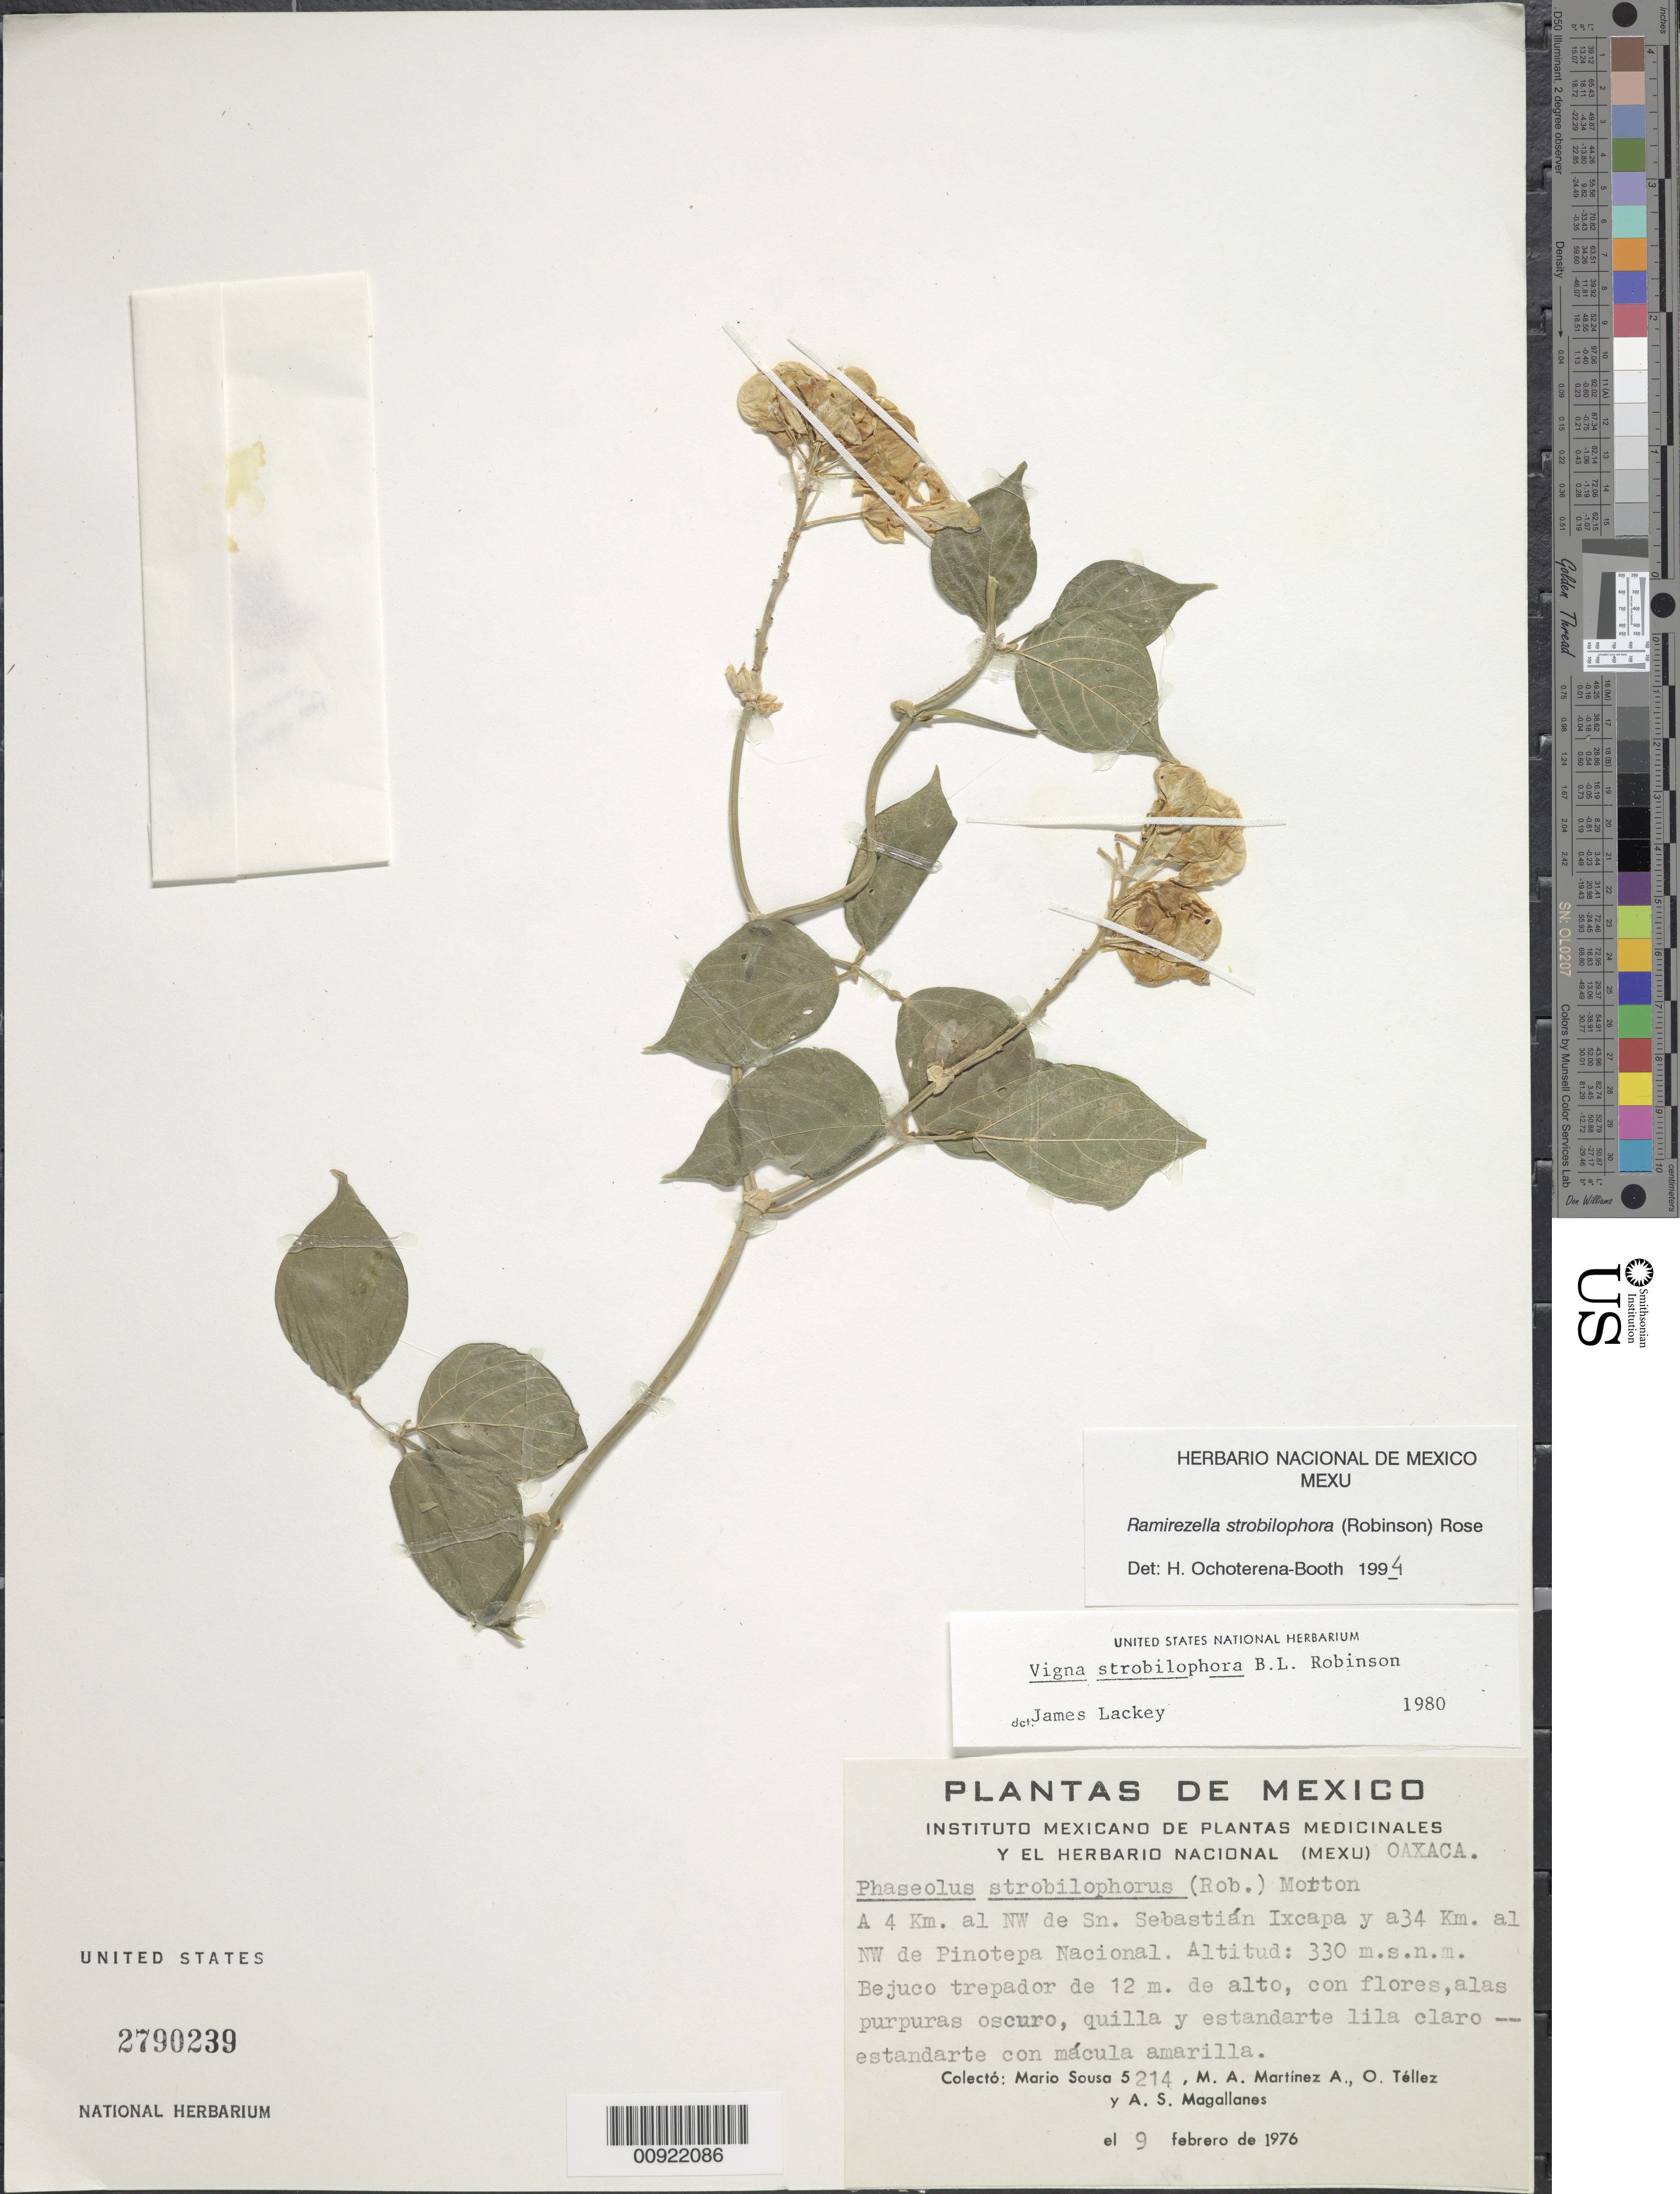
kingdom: Plantae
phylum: Tracheophyta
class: Magnoliopsida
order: Fabales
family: Fabaceae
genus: Ramirezella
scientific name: Ramirezella strobilophora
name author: (B.L. Rob.) Rose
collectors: M. Sousa S., M. A. Martínez Alfaro, O. Téllez V. & A. Magallanes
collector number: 5214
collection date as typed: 09 Feb 1976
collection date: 1976-02-09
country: Mexico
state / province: Oaxaca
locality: A 4 km al NW de Sn. Sebastián Ixcapa y a 34 km al NW de Pinotepa Nacional.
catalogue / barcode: US 2790239